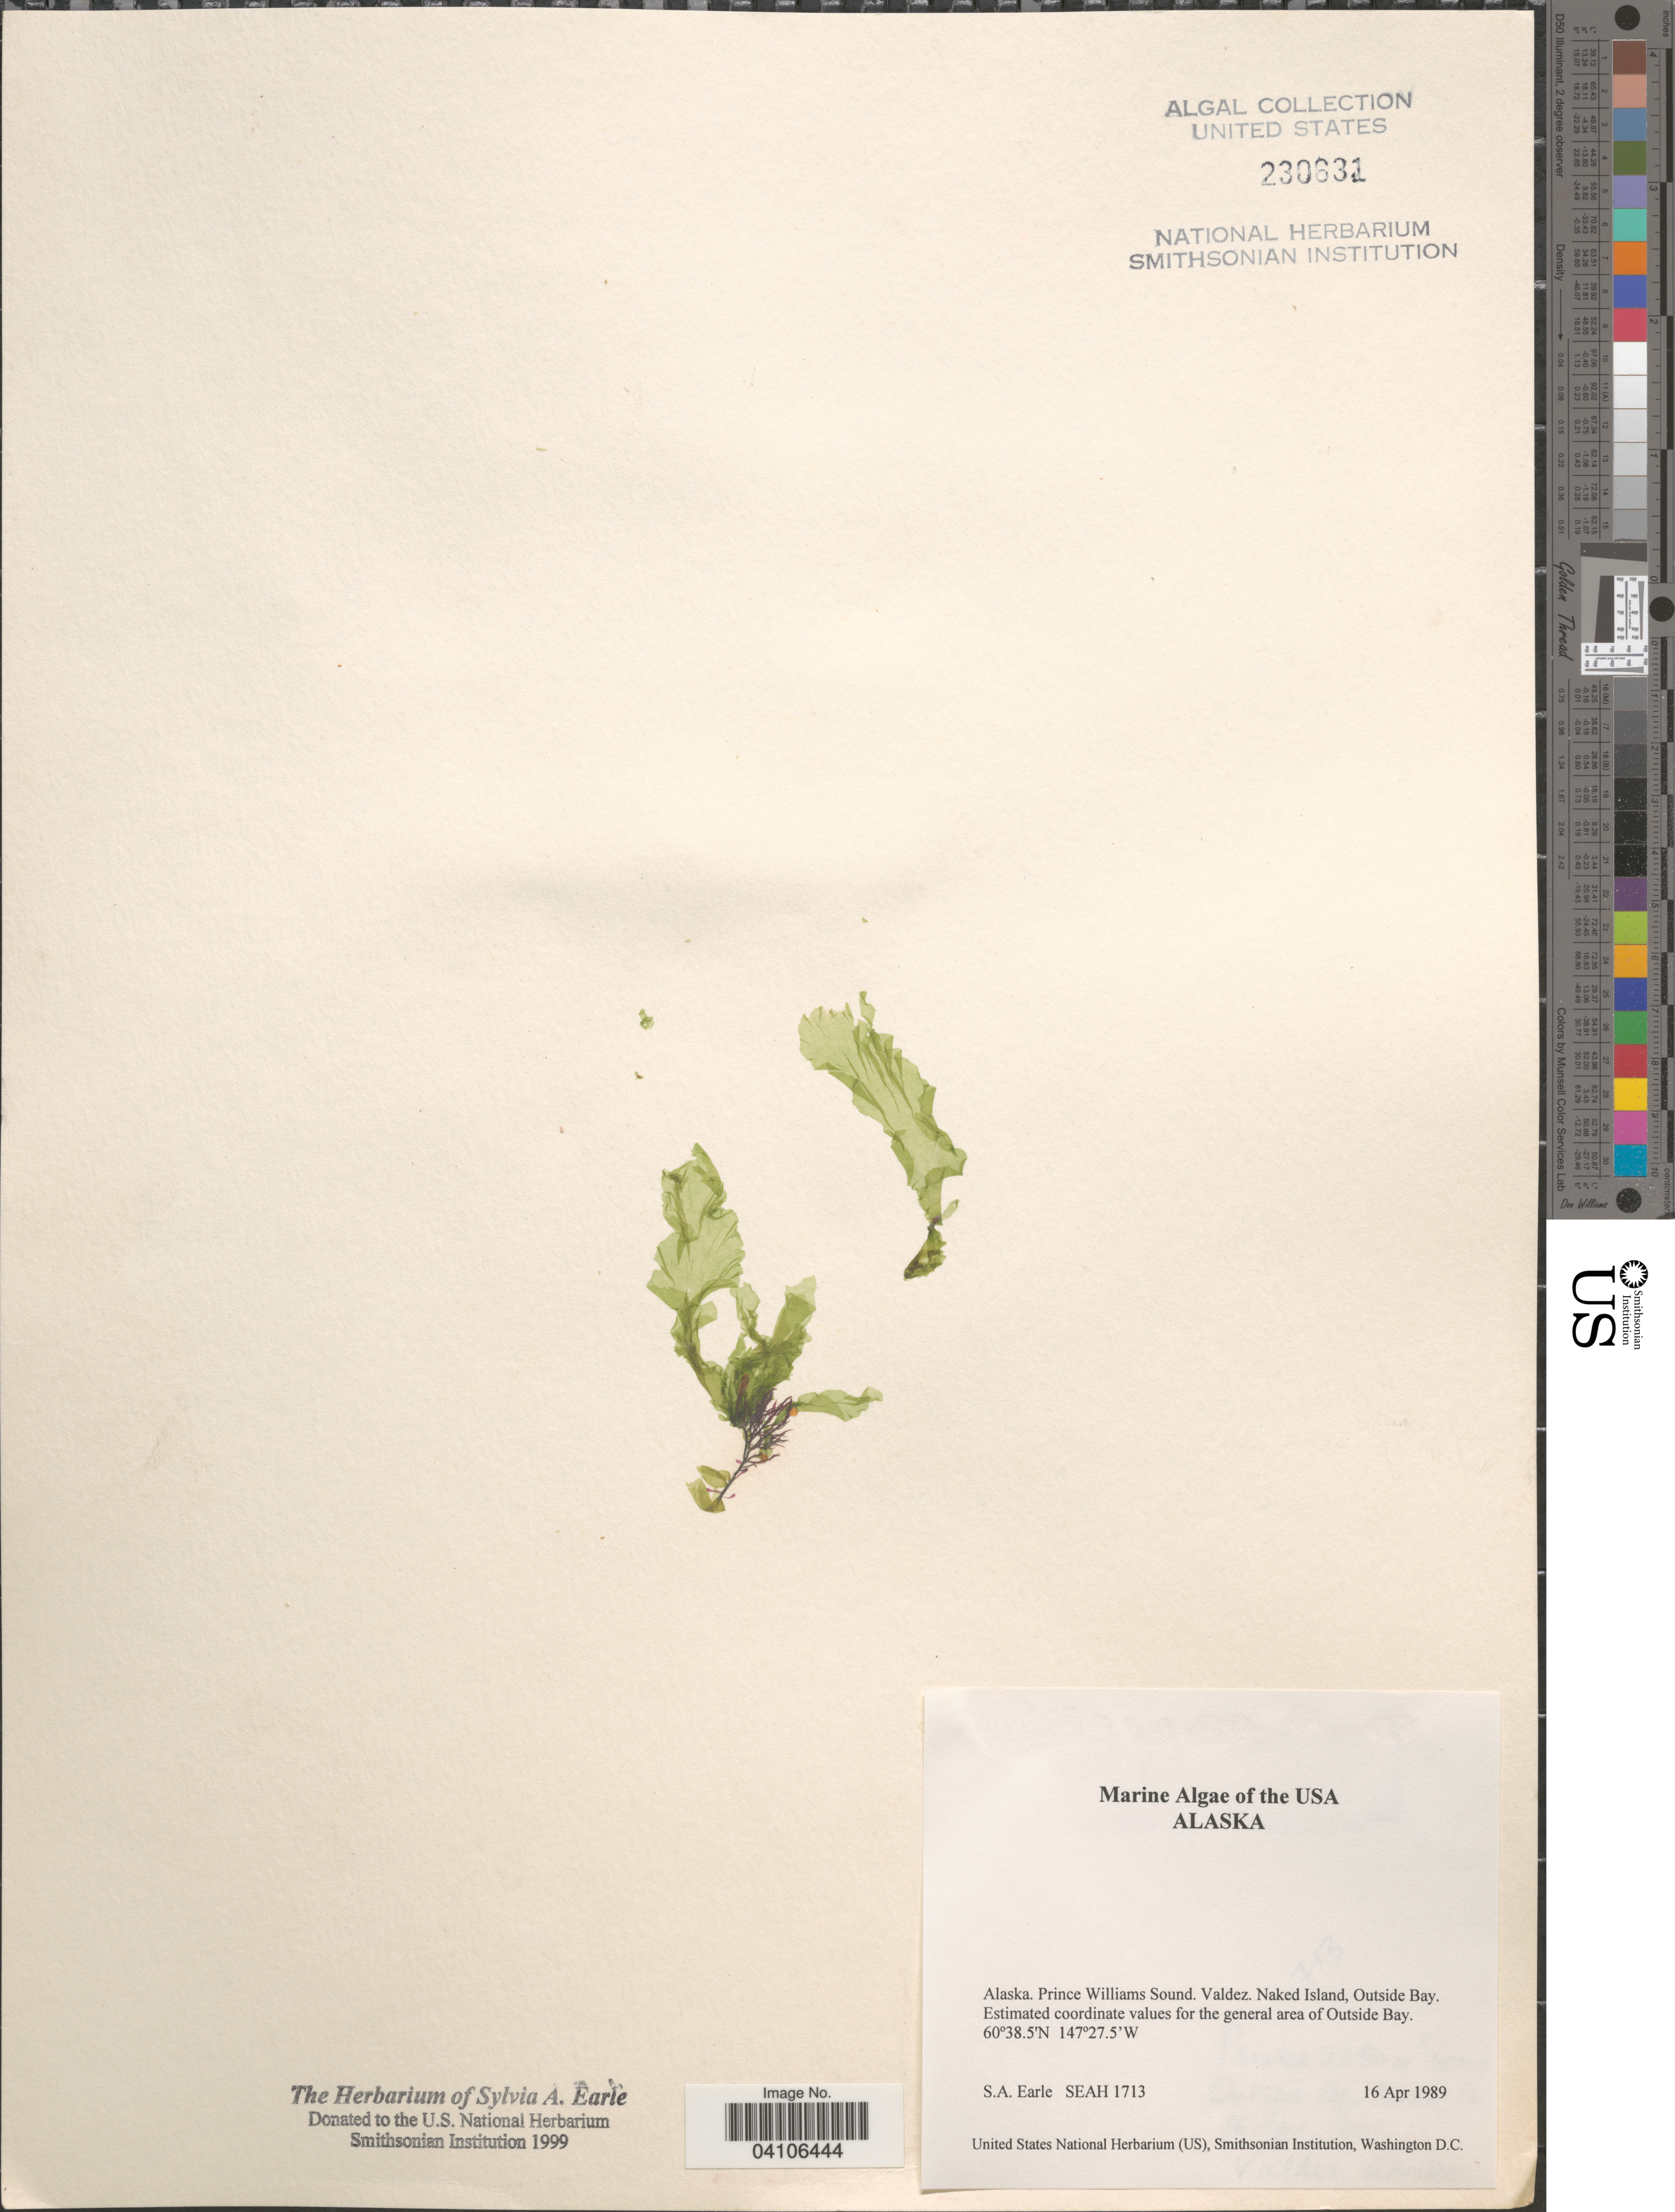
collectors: S. A. Earle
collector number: SEAH1713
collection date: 1989-04-16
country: United States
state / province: Alaska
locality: Prince Williams Sound. Valdez. Naked Island, Outside Bay. Estimated coordinate values for the general area of Outside Bay.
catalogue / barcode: US 230631